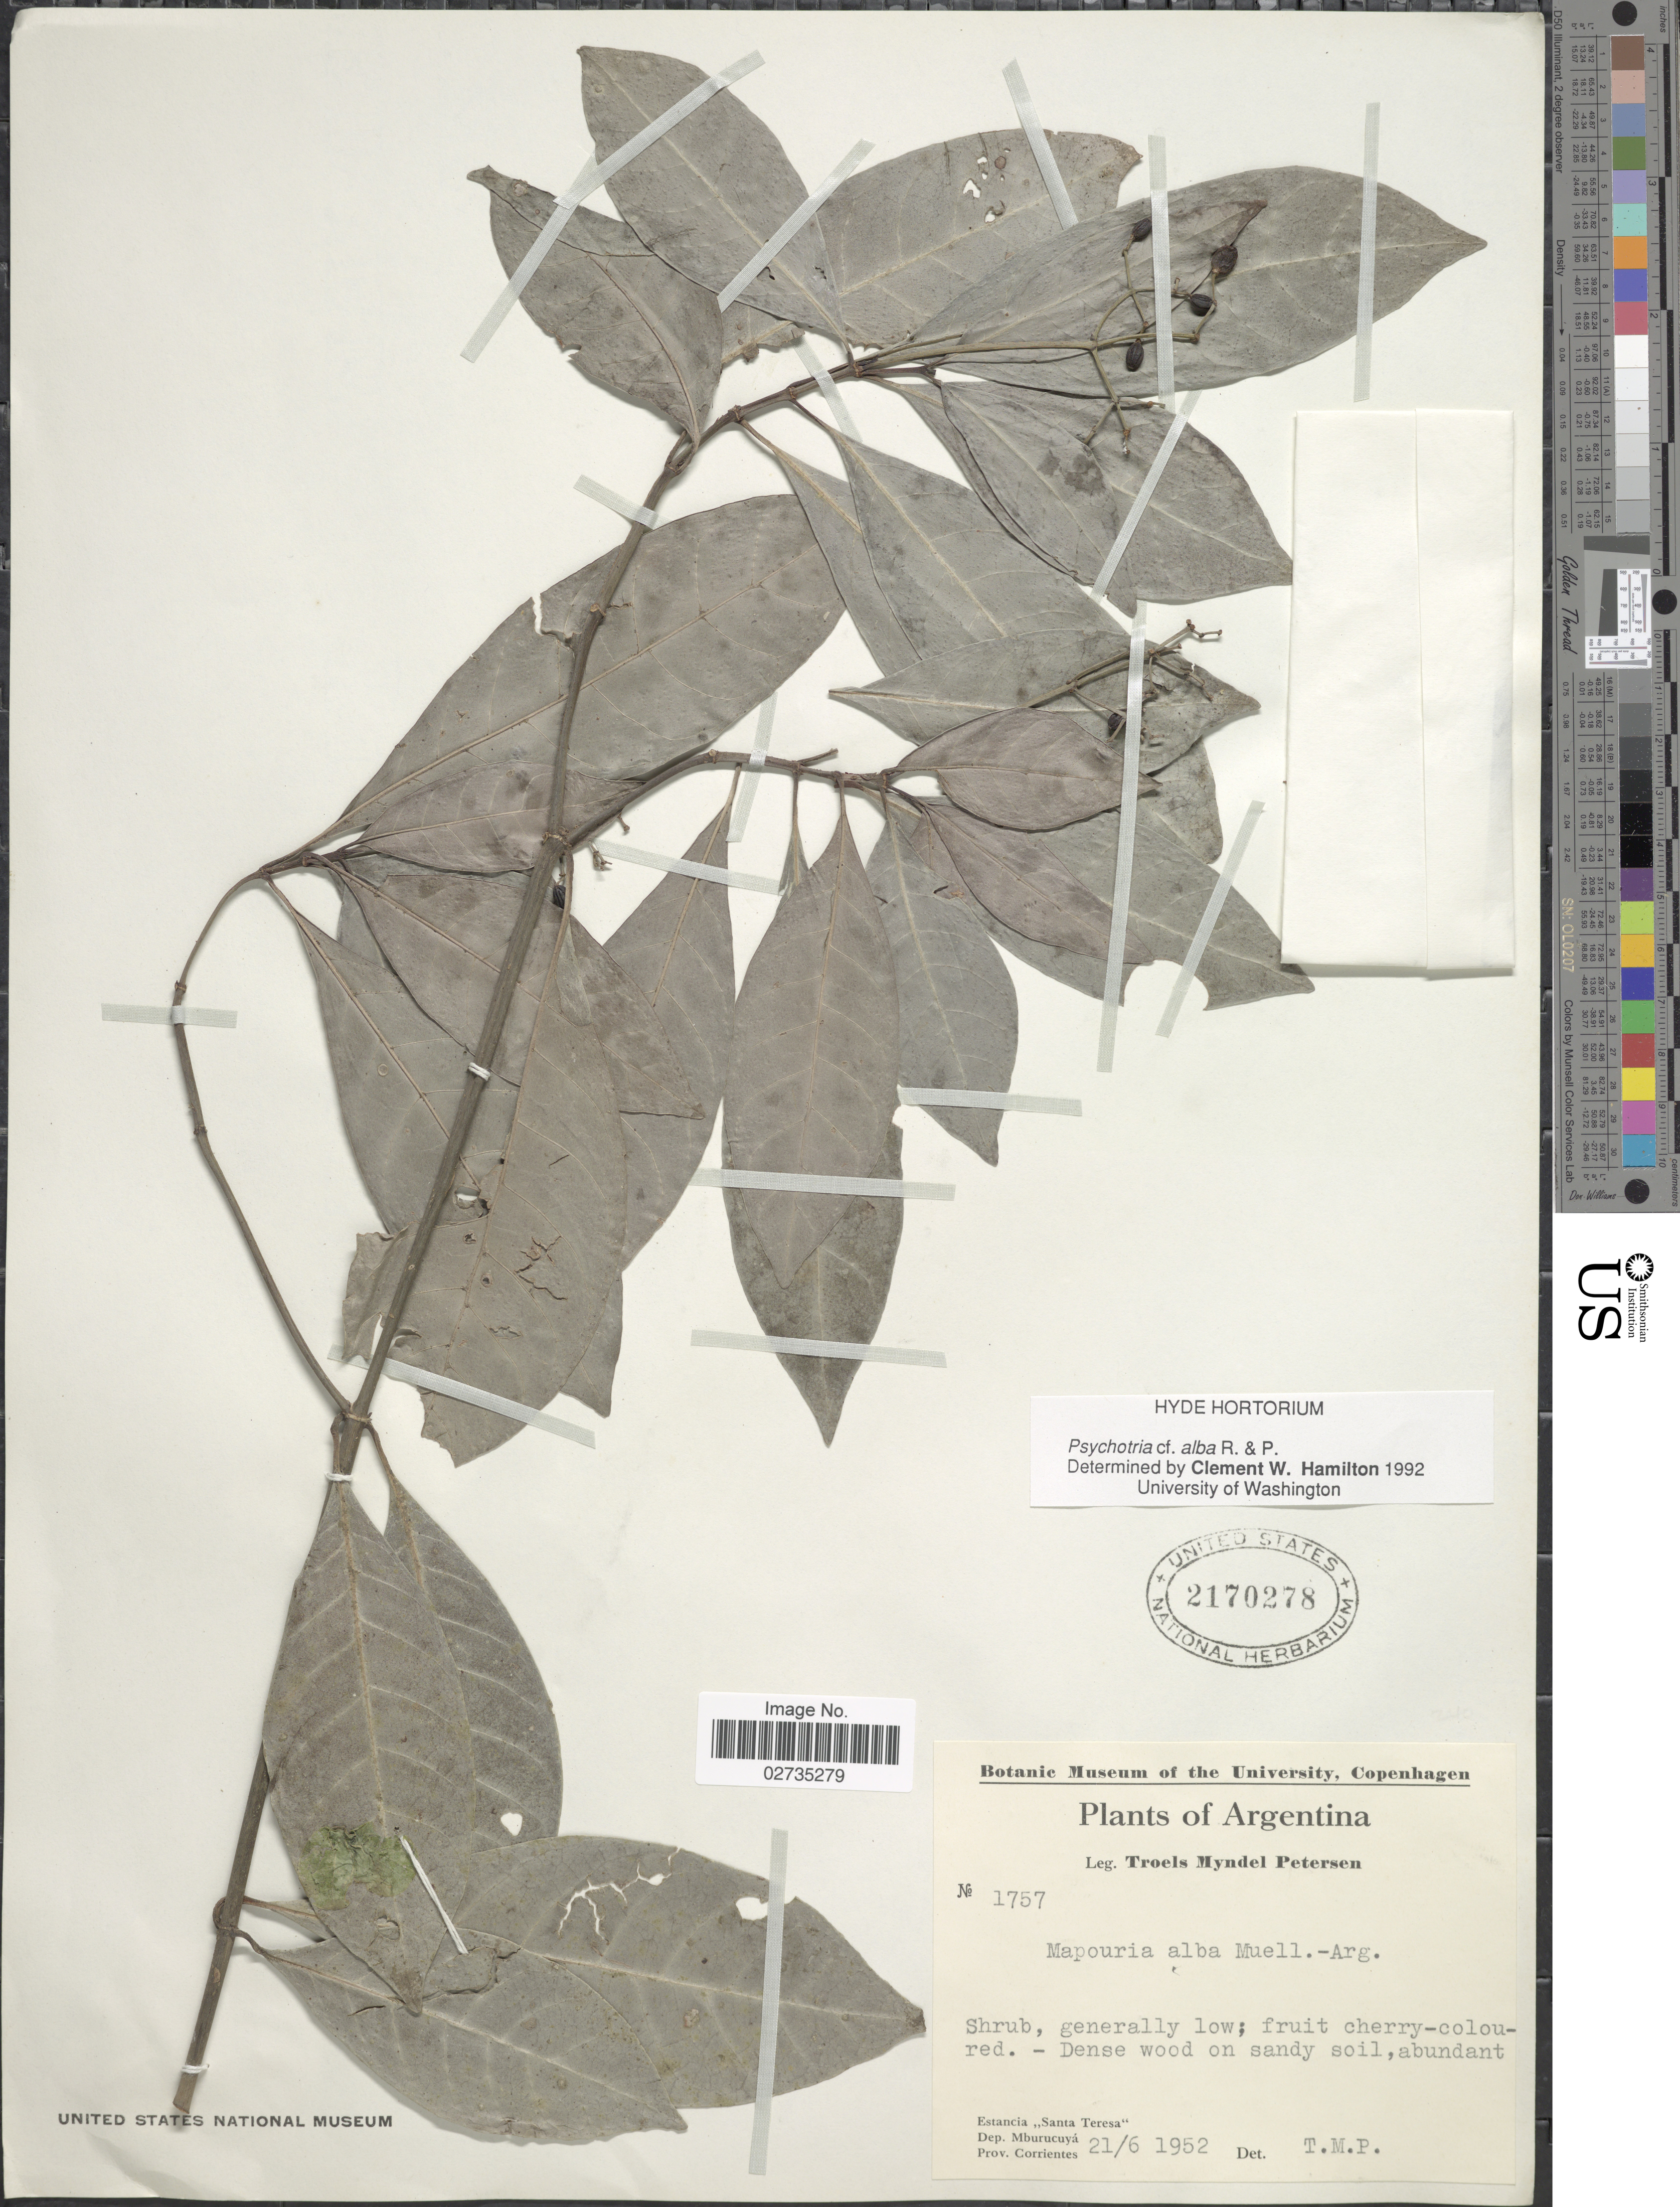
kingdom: Plantae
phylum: Tracheophyta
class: Magnoliopsida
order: Gentianales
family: Rubiaceae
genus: Psychotria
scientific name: Psychotria alba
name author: Ruiz & Pav.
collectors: T. M. Petersen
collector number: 1757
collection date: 1952-06-21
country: Argentina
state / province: Corrientes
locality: Estancia "Santa Teresa" Dep. Mburucuya, Prov. Corrientes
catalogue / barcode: US 2170278